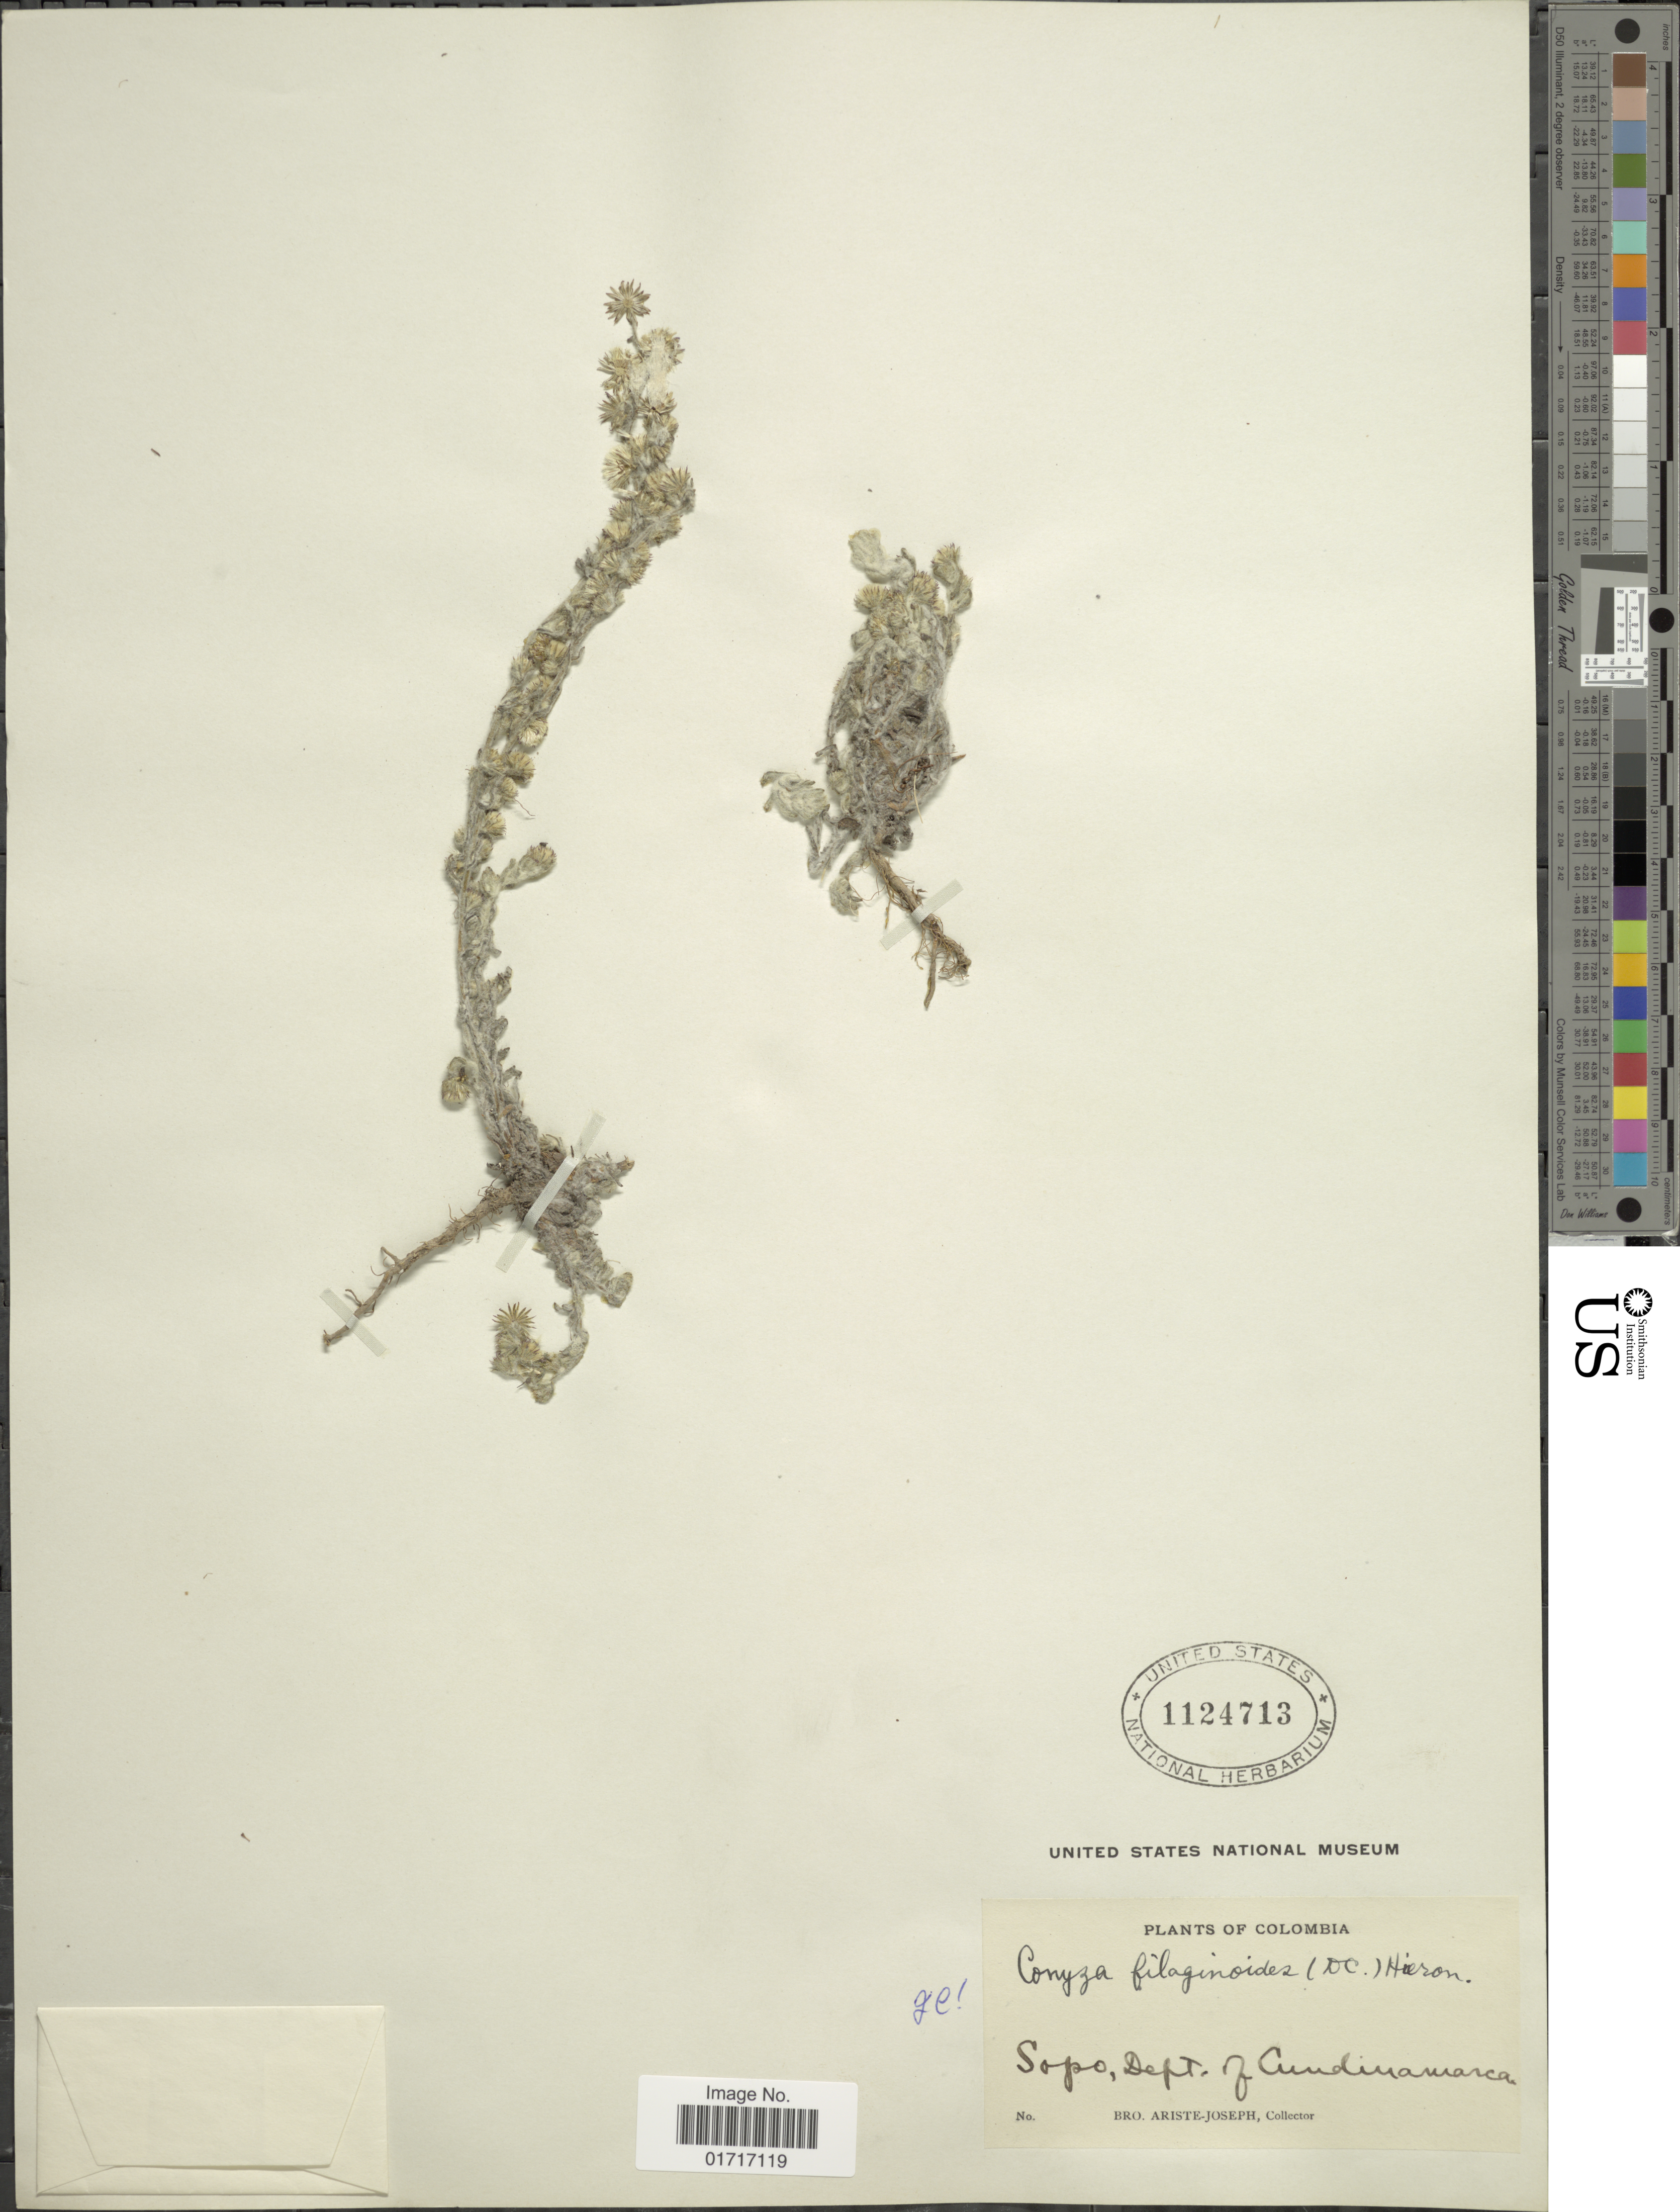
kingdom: Plantae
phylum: Tracheophyta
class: Magnoliopsida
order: Asterales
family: Asteraceae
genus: Conyza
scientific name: Conyza filaginoides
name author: (DC.) Hieron.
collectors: Bro. Ariste-Joseph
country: Colombia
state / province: Cundinamarca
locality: Sopo, Dept. of Cundinamarca.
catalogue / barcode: US 1124713